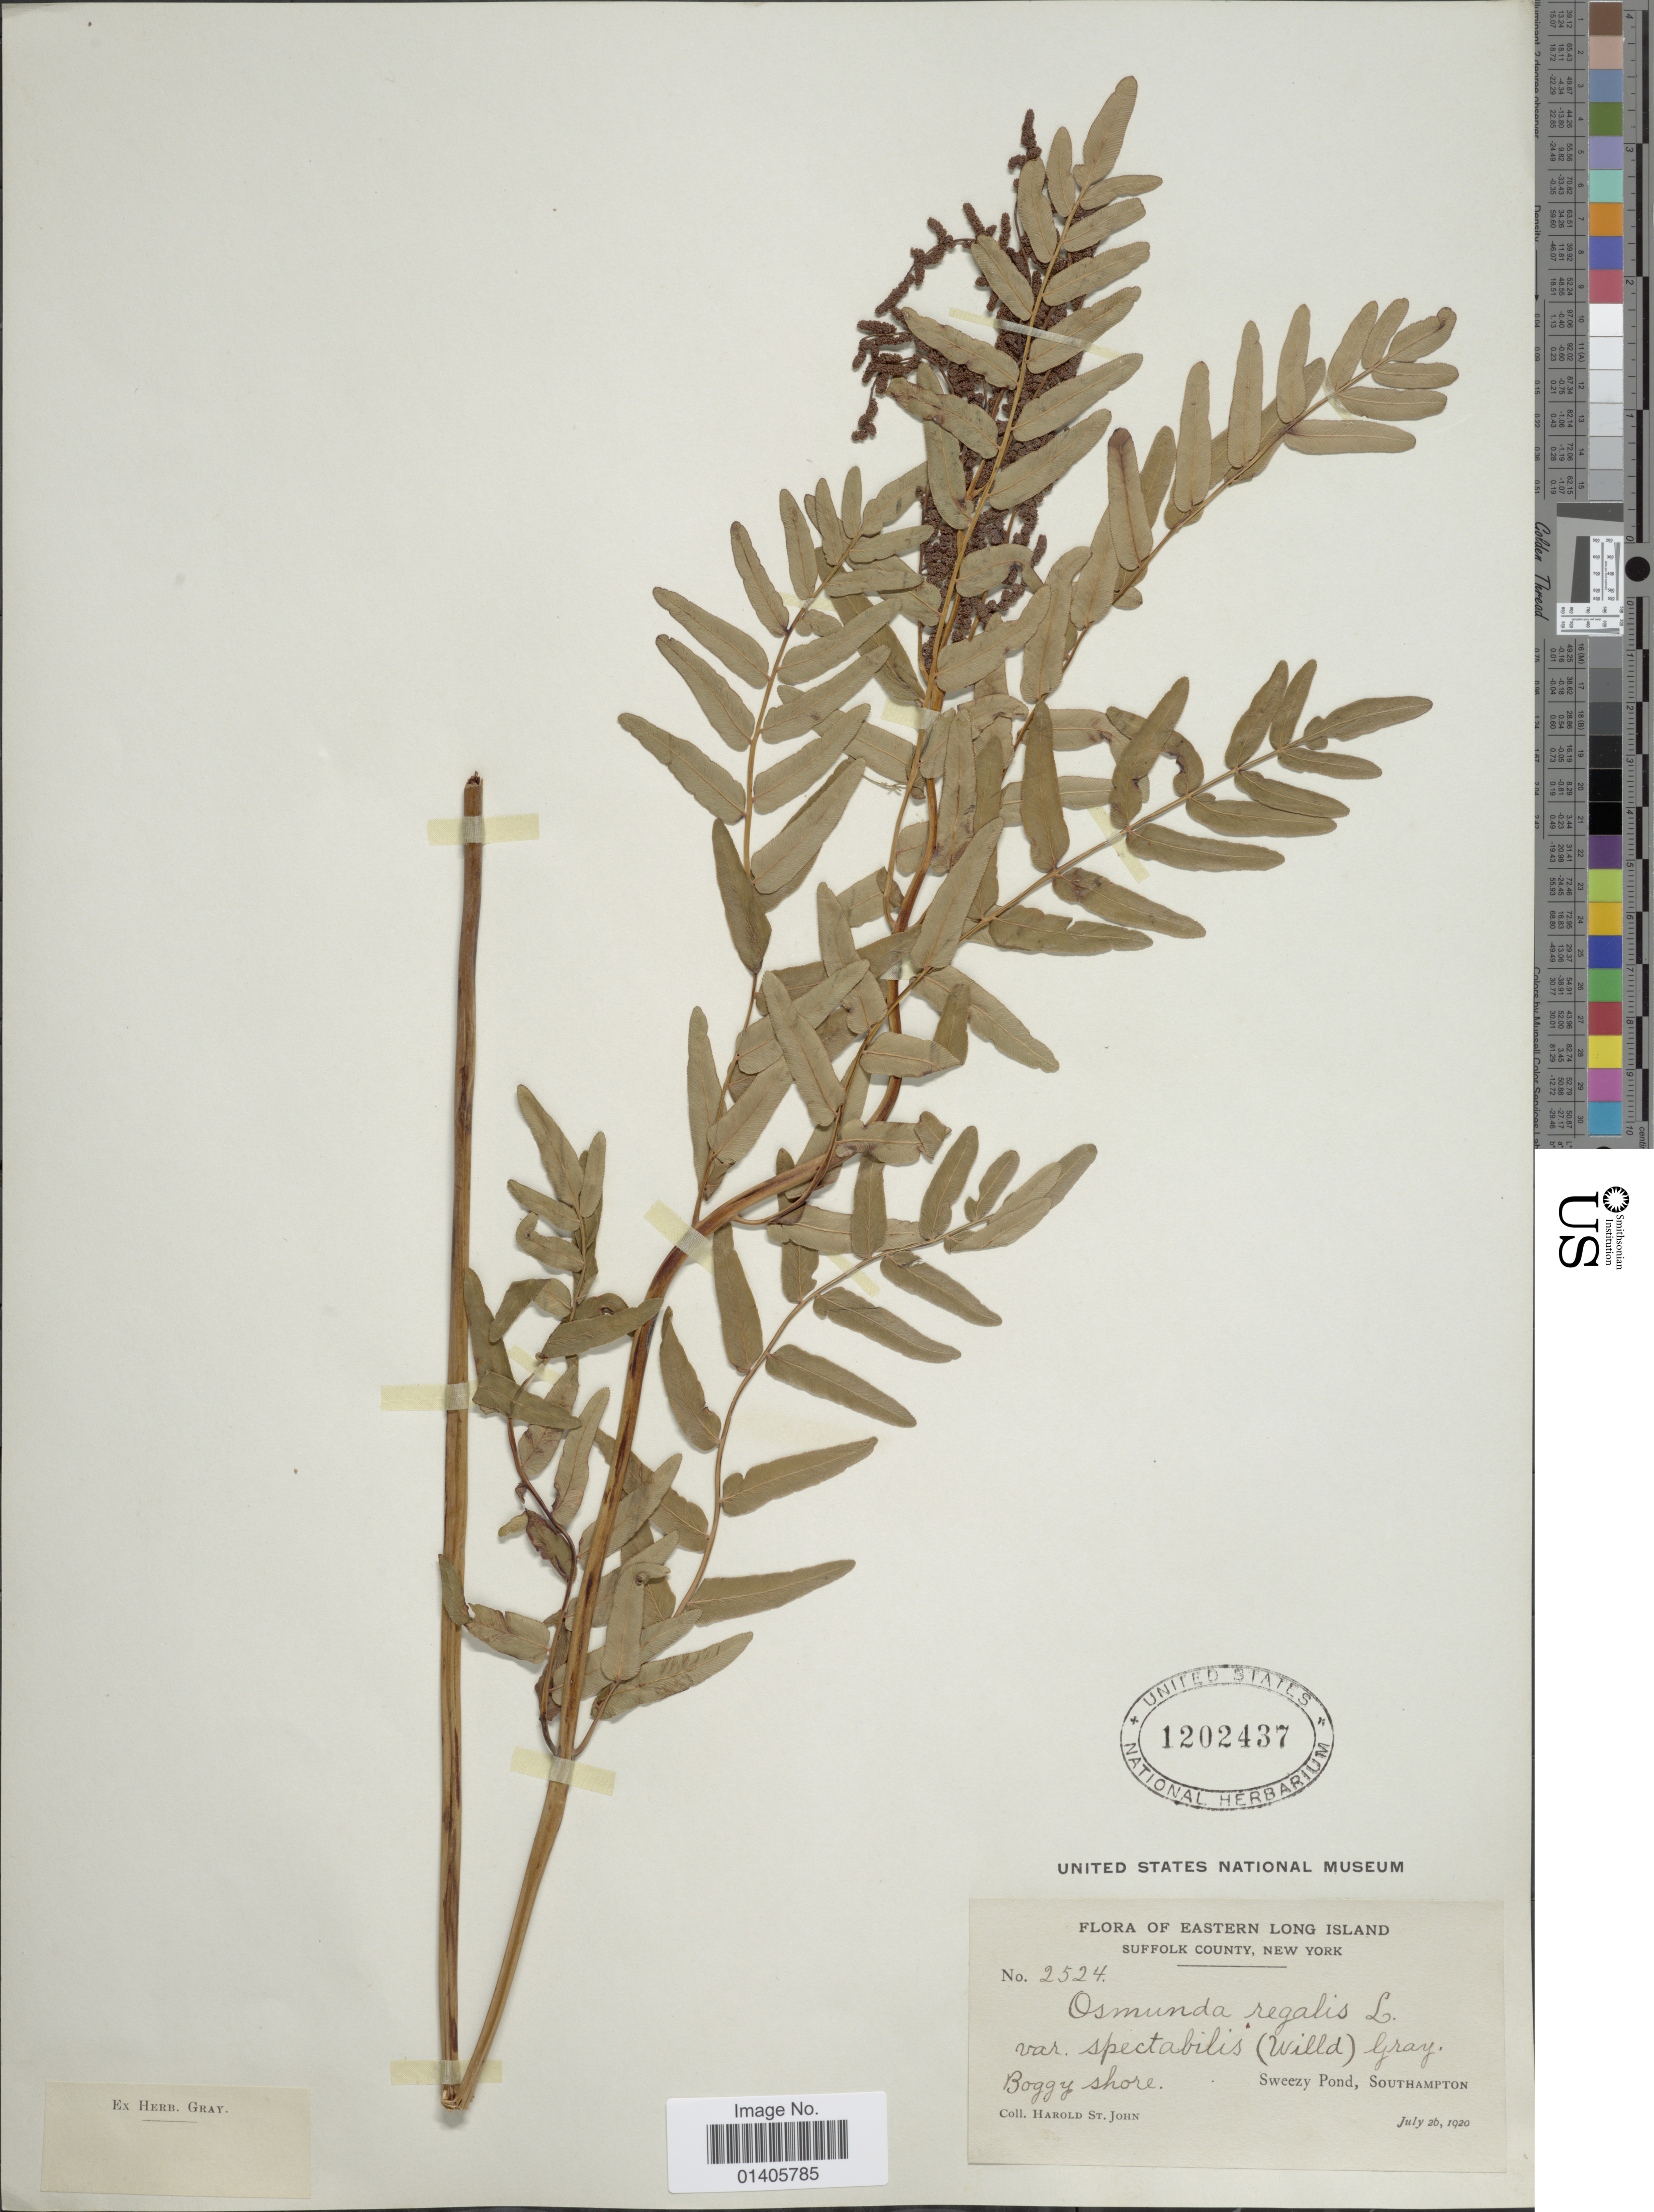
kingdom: Plantae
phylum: Tracheophyta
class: Polypodiopsida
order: Osmundales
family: Osmundaceae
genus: Osmunda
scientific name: Osmunda regalis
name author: L.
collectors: H. St. John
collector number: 2524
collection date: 1920-07-26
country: United States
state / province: New York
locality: Eastern Long Island, Suffolk County, Sweezy Pond, Southampton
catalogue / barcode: US 1202437